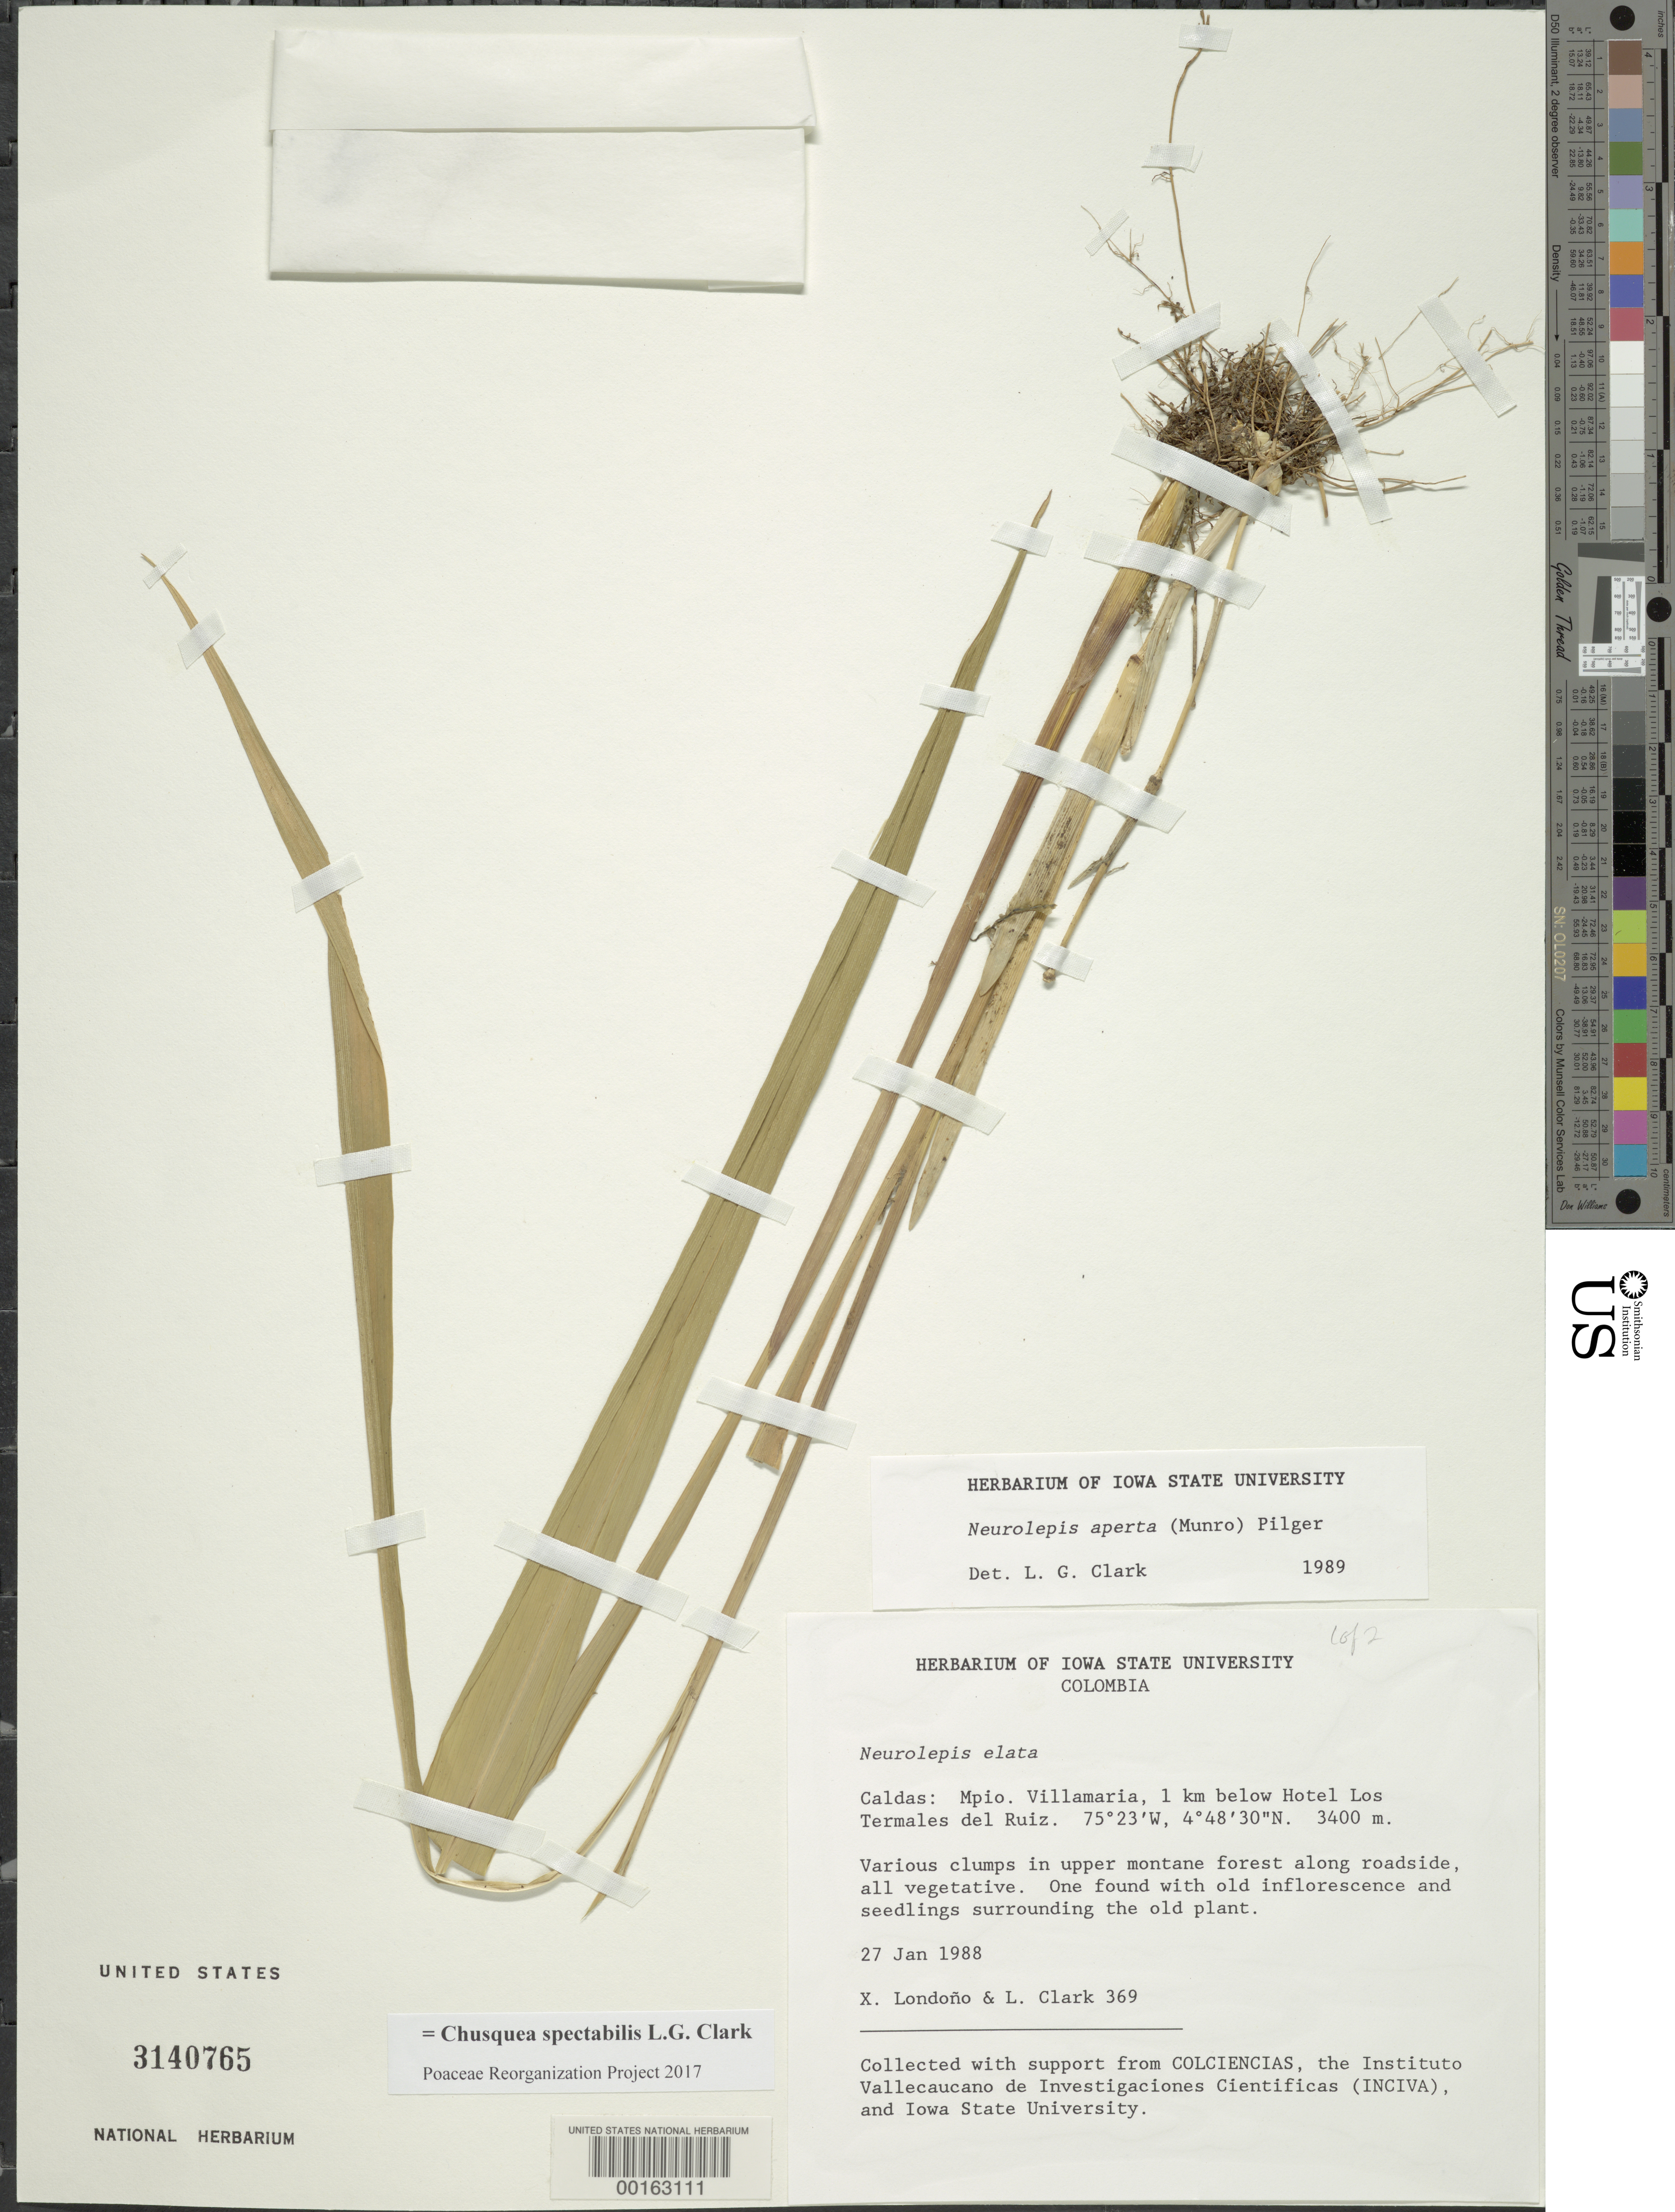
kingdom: Plantae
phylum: Tracheophyta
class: Liliopsida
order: Poales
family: Poaceae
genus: Chusquea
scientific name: Chusquea spectabilis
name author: L.G. Clark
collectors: X. Londoño & L. G. Clark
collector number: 369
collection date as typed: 27 Jan 1988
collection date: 1988-01-27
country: Colombia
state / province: Caldas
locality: VillaMaria, 1 km below Hotel Los Termales del Ruiz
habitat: In upper montane forest along roadside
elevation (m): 3400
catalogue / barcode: US 310765